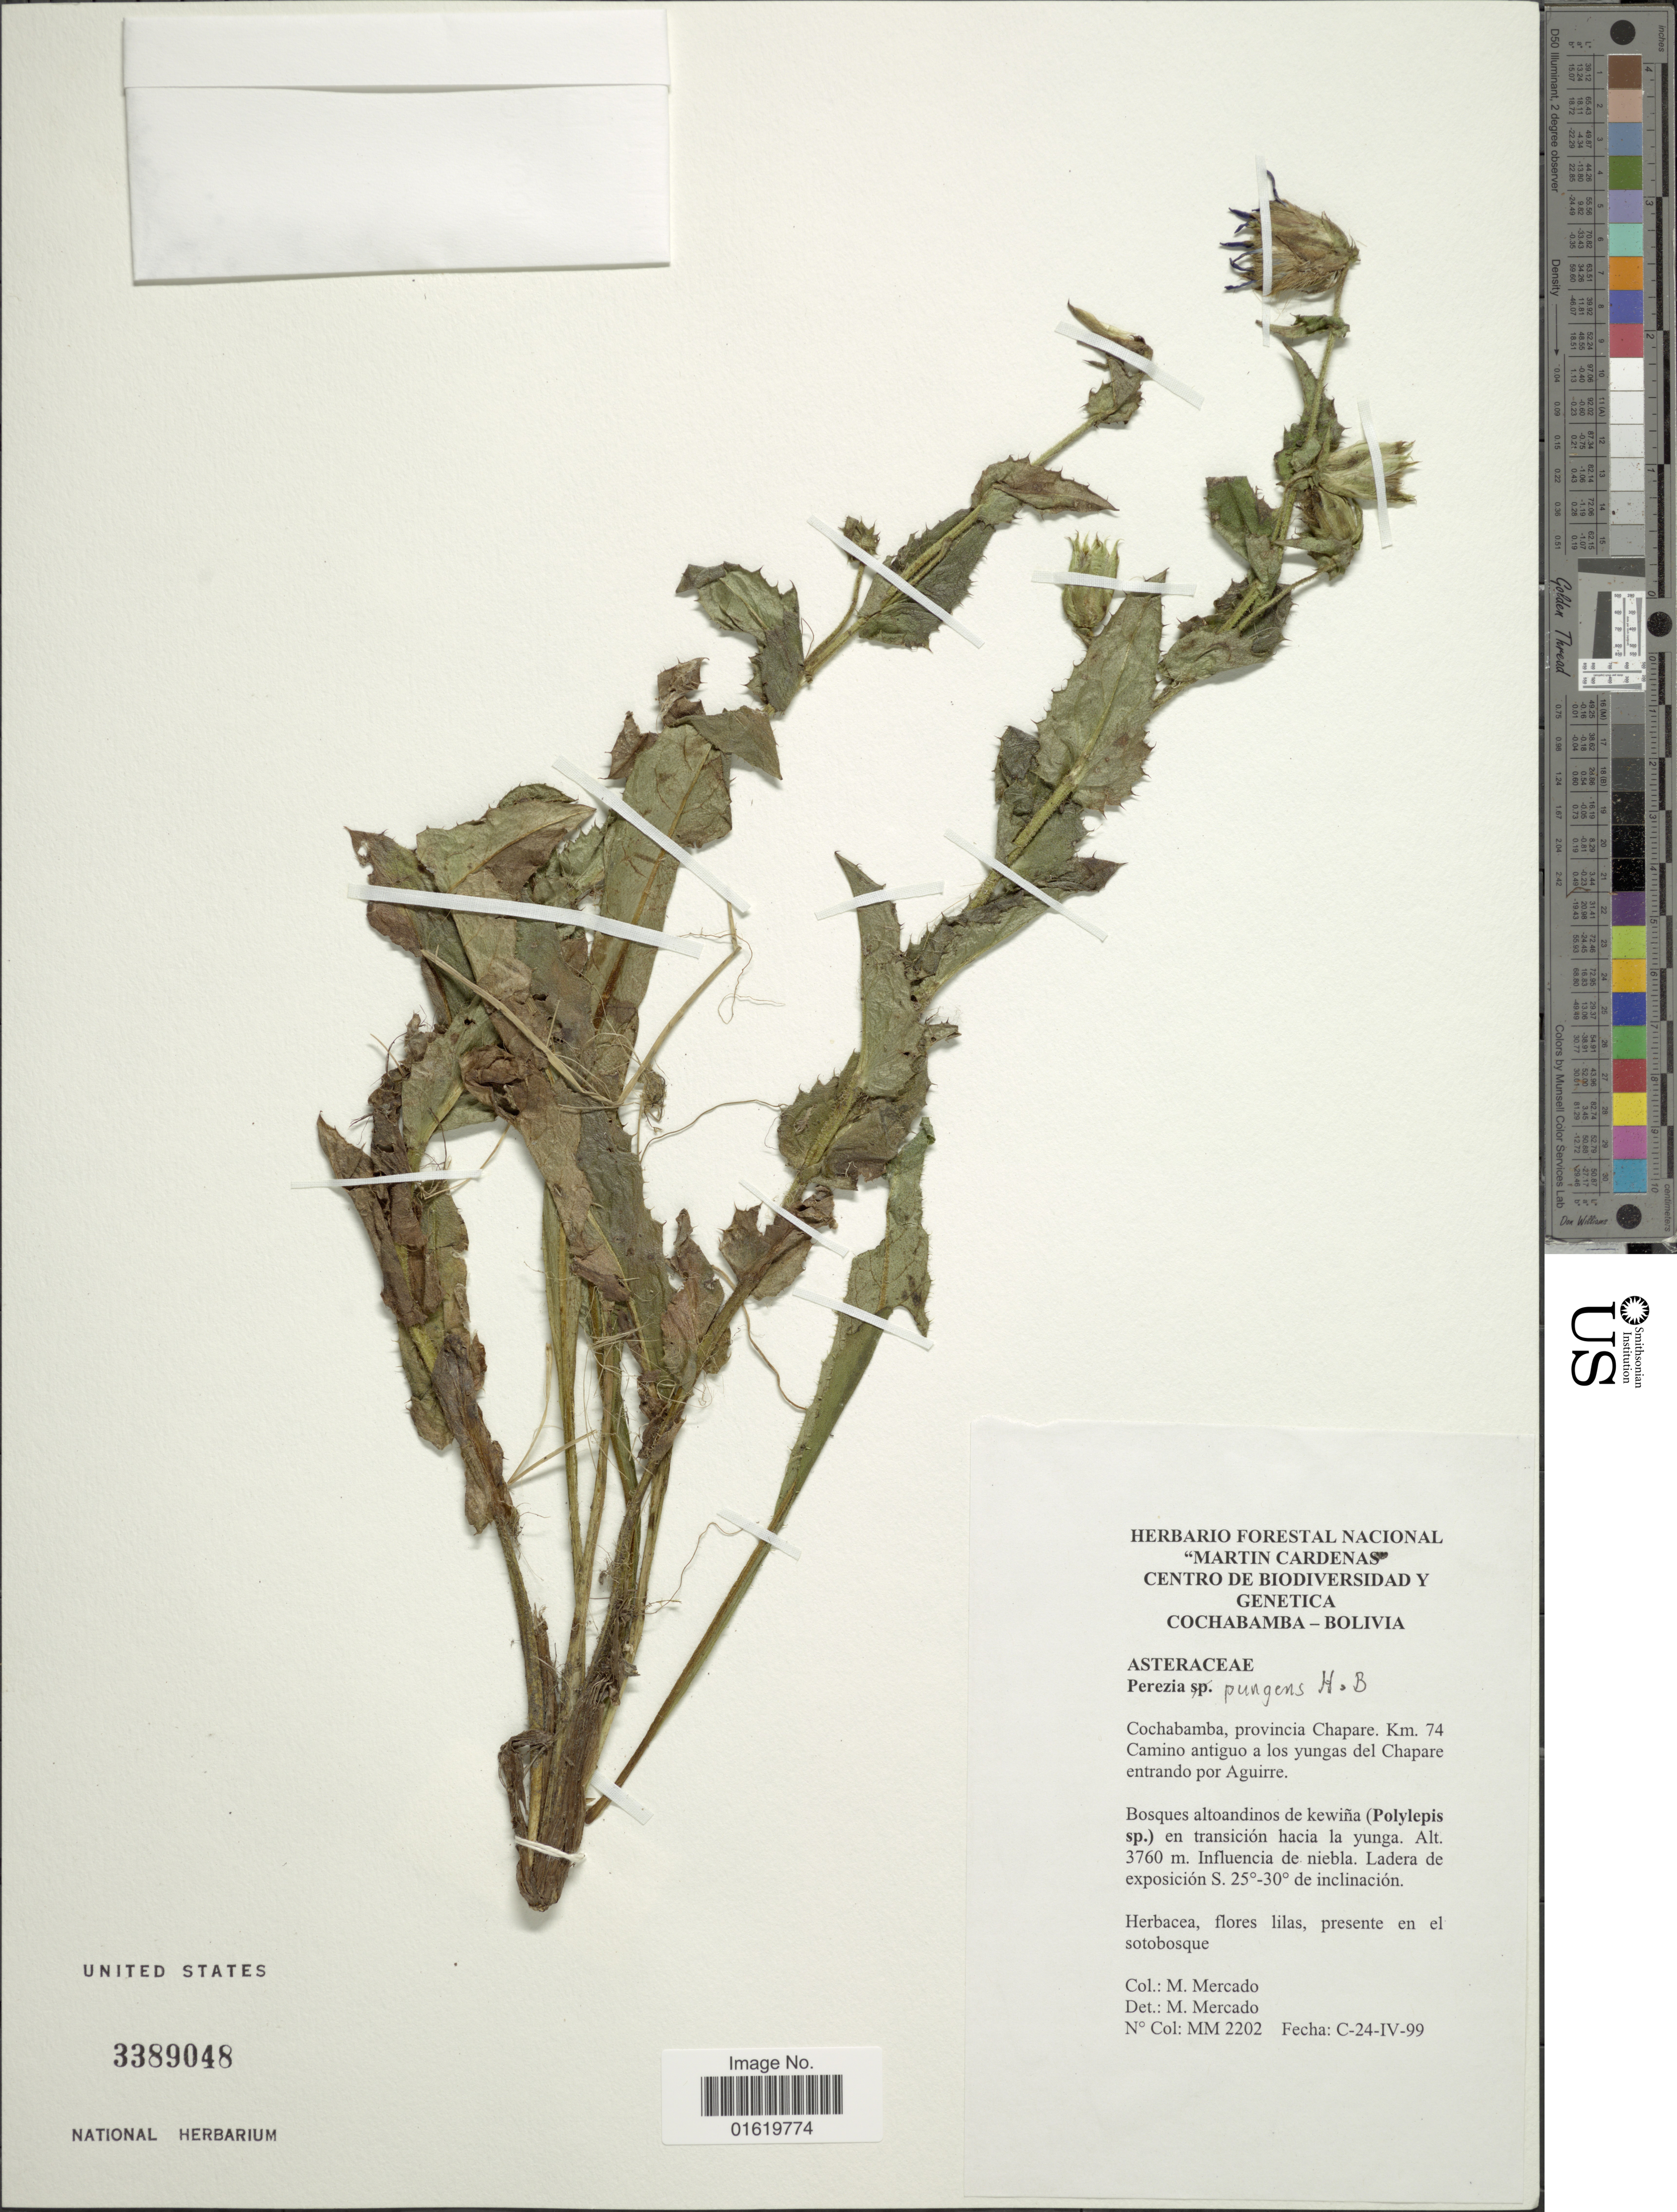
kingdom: Plantae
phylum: Tracheophyta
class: Magnoliopsida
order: Asterales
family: Asteraceae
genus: Perezia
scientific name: Perezia pungens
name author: (Humb. & Bonpl.) Less.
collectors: M. Mercado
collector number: MM 2202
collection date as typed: Transcribed d/m/y: 24/4/99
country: Bolivia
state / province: Cochabamba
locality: Cochabamba, provincia Chapare. Km.74 Camino antiguo a los yungas del Chapare entrando por Aguirre.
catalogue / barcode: US 3389048